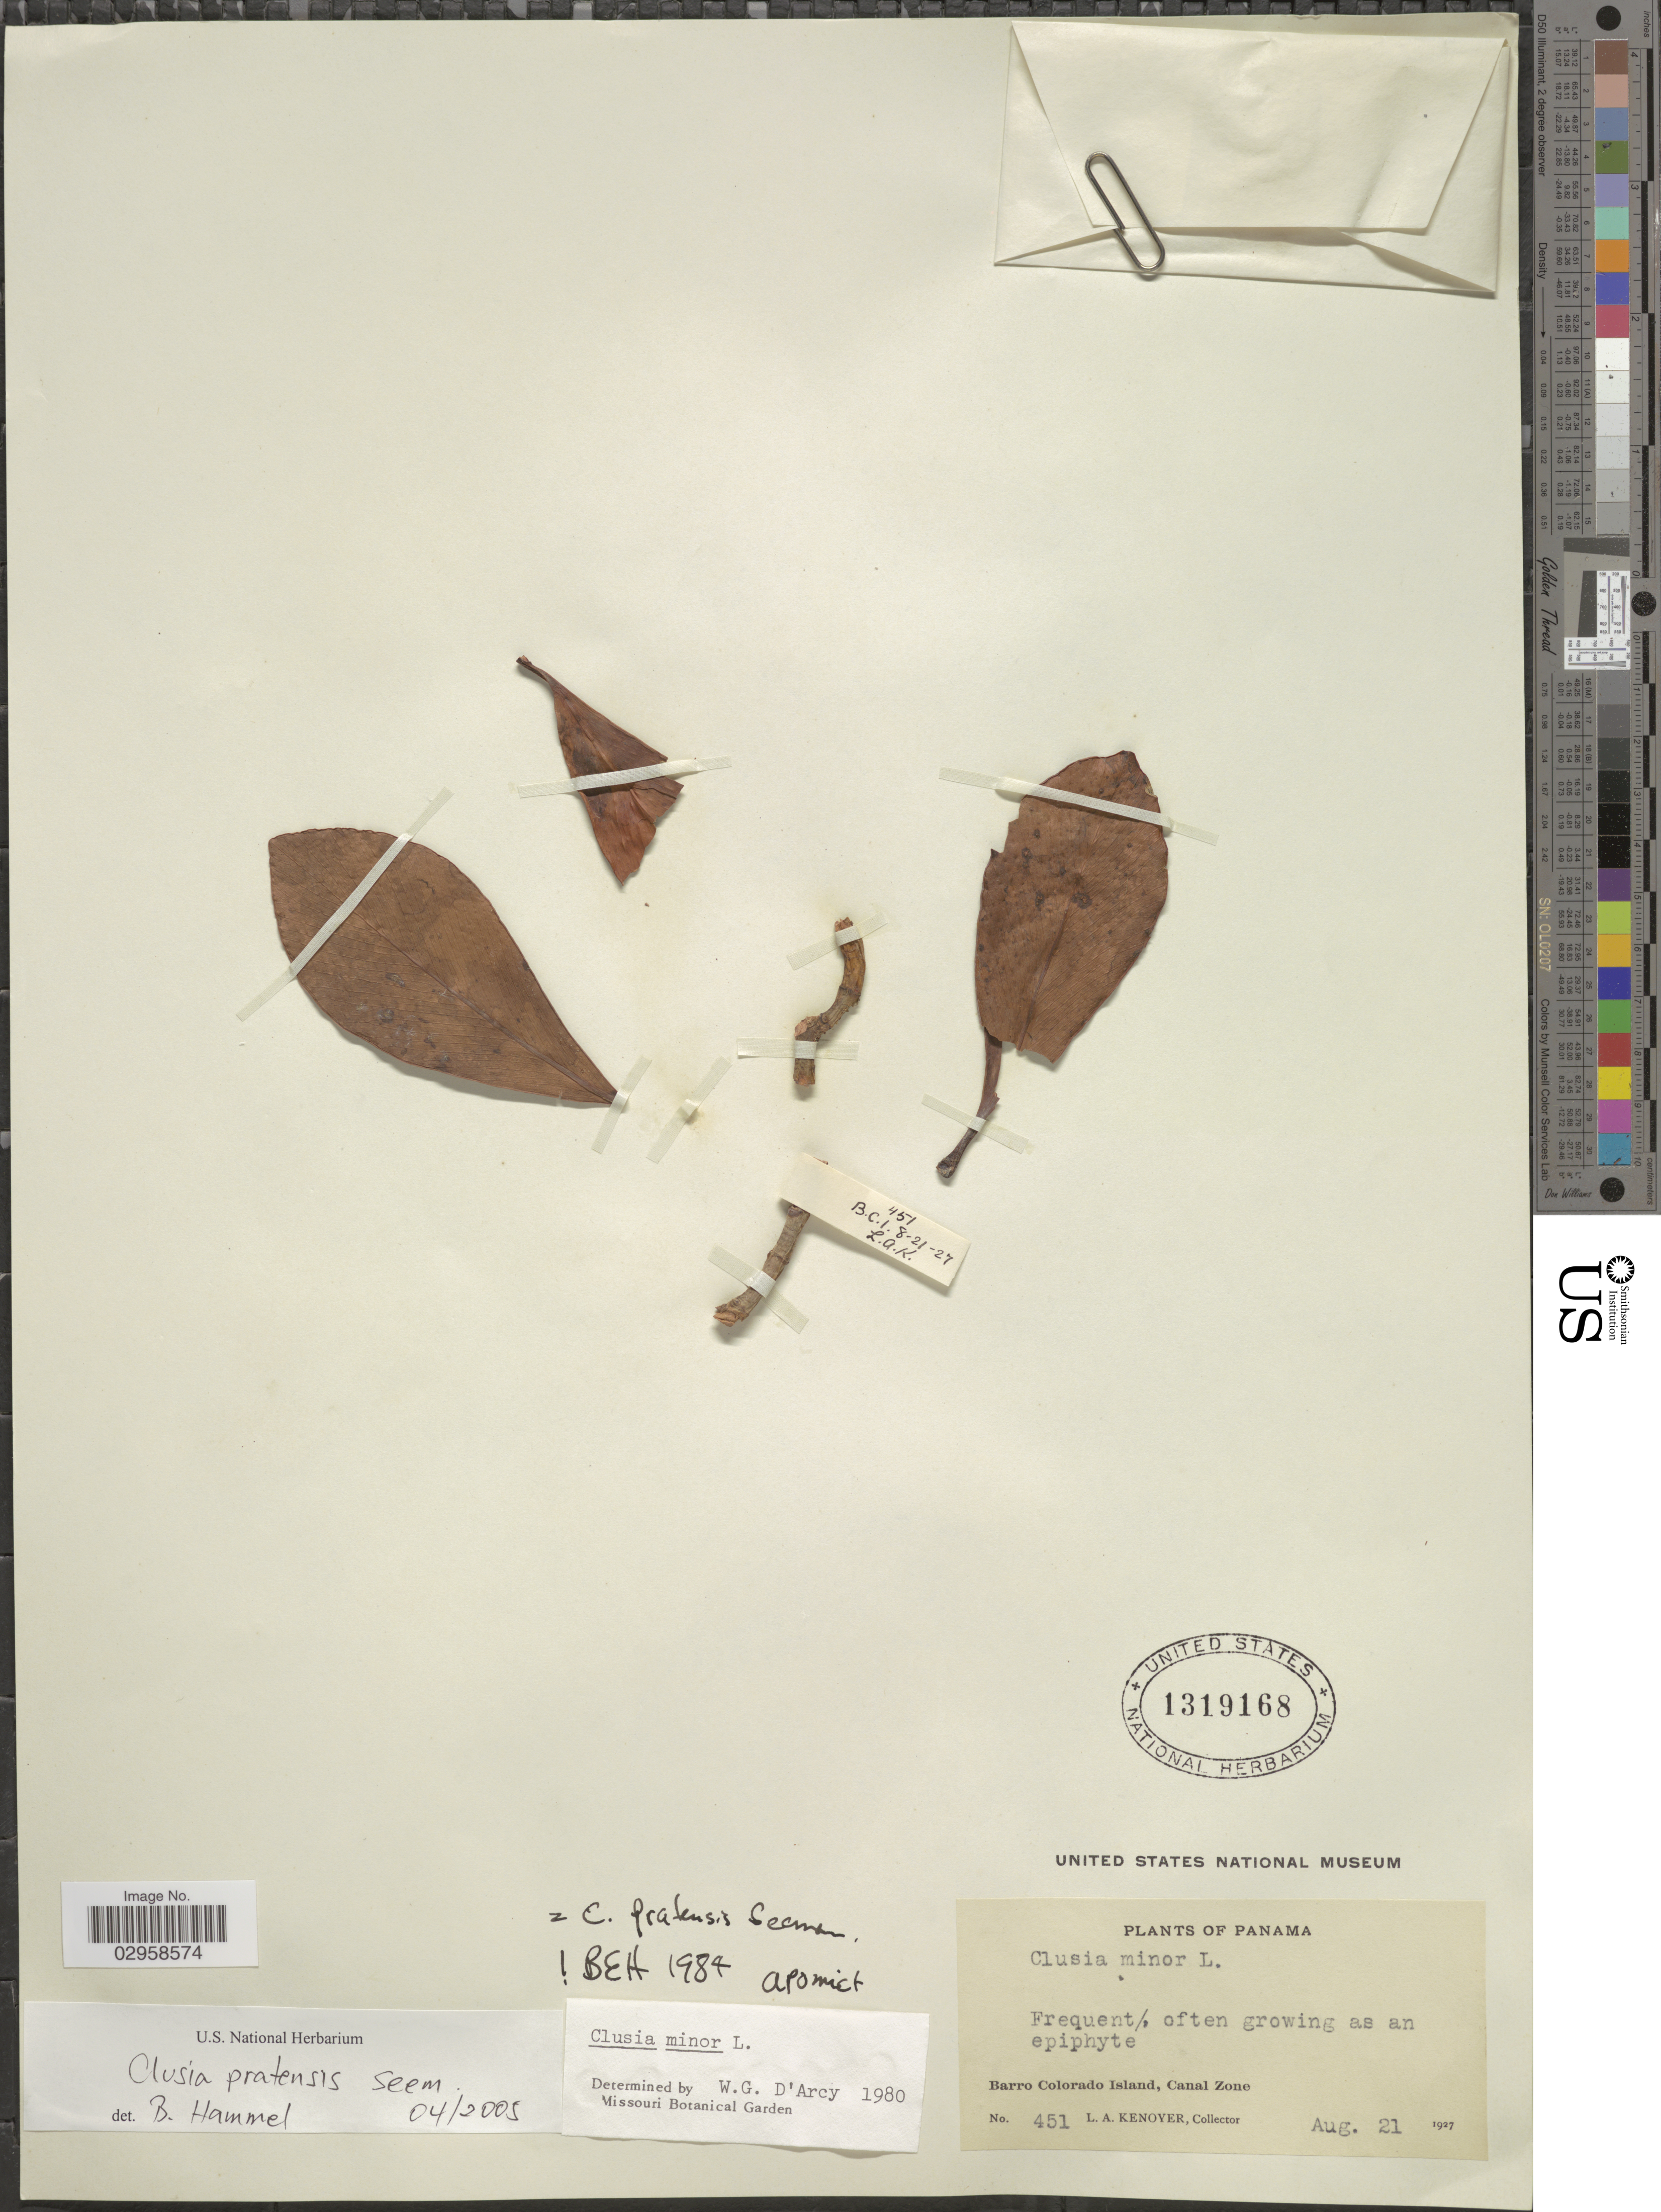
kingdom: Plantae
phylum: Tracheophyta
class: Magnoliopsida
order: Malpighiales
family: Clusiaceae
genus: Clusia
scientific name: Clusia pratensis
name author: Seem.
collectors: L. A. Kenoyer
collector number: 451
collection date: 1927-08-21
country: Panama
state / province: Panamá Oeste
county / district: Canal Zone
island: Barro Colorado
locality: Barro Colorado Island, Canal Zone.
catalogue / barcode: US 1319168